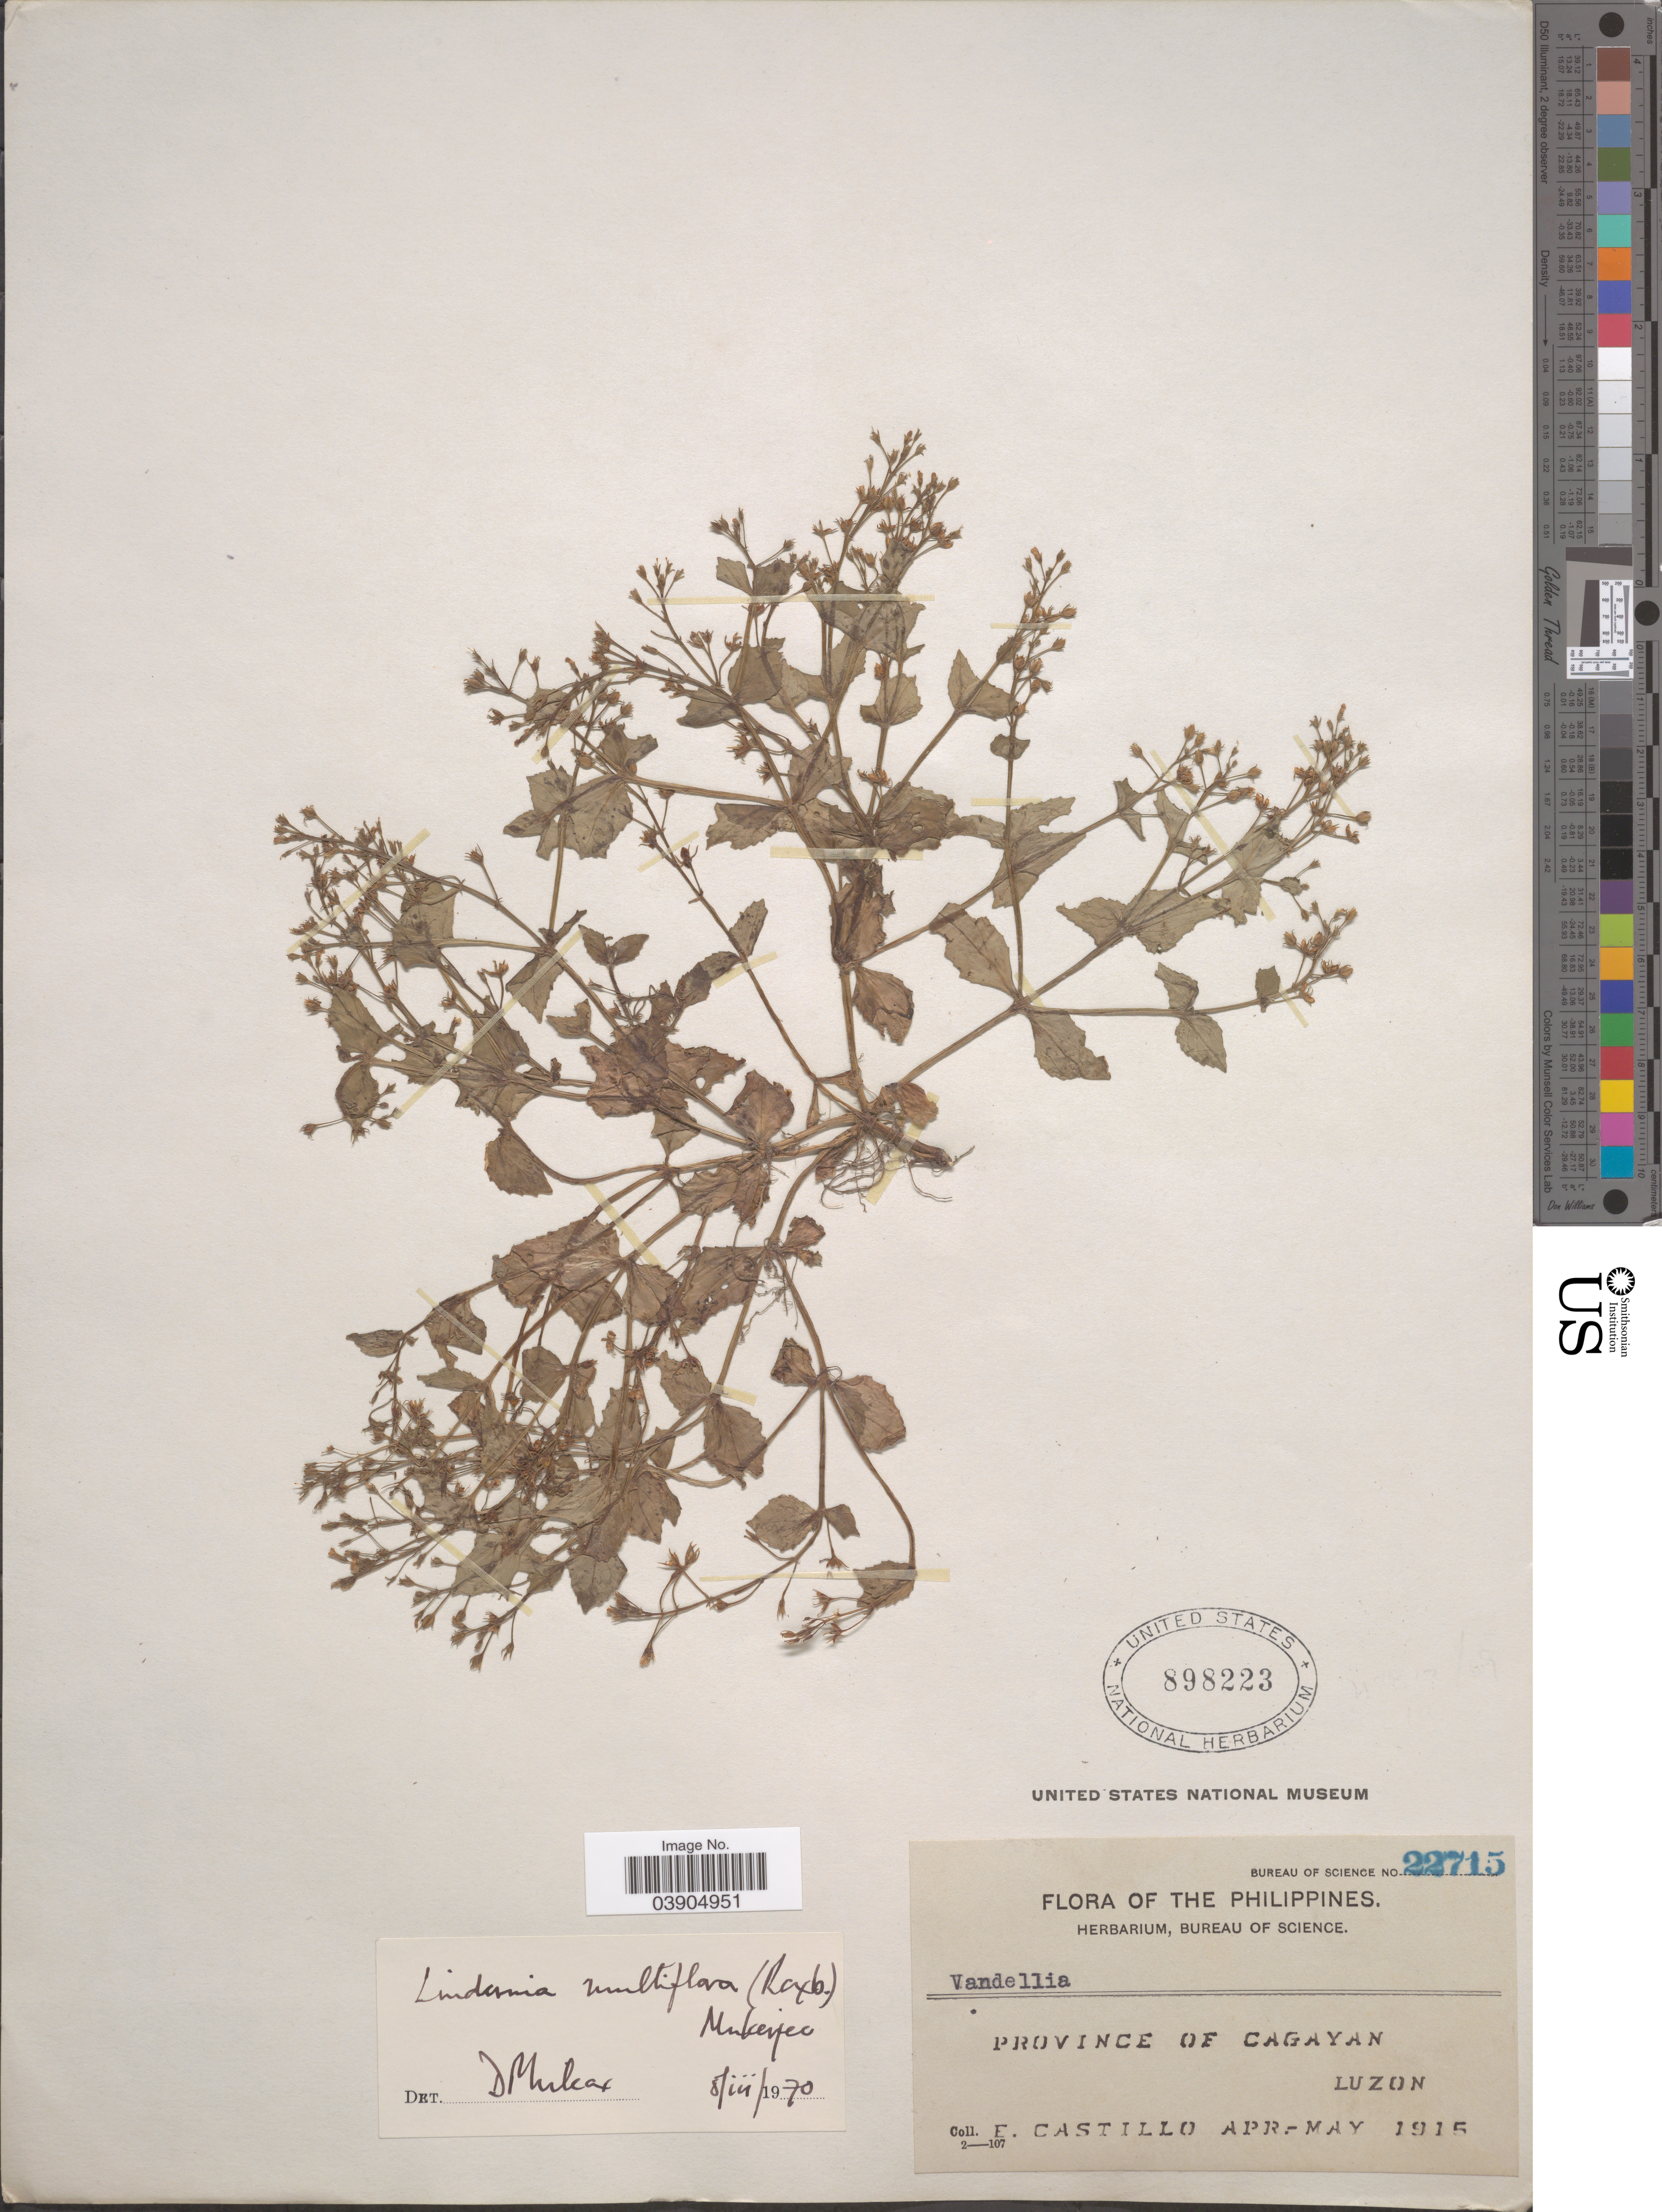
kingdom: Plantae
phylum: Tracheophyta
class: Magnoliopsida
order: Lamiales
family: Linderniaceae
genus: Lindernia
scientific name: Lindernia multiflora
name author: (Roxb.) Mukerjee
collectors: E. Castillo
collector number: Bureau of Science 22715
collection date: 1915-04/1915-05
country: Philippines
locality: Province of Cagayan, Luzon.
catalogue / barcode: US 898223